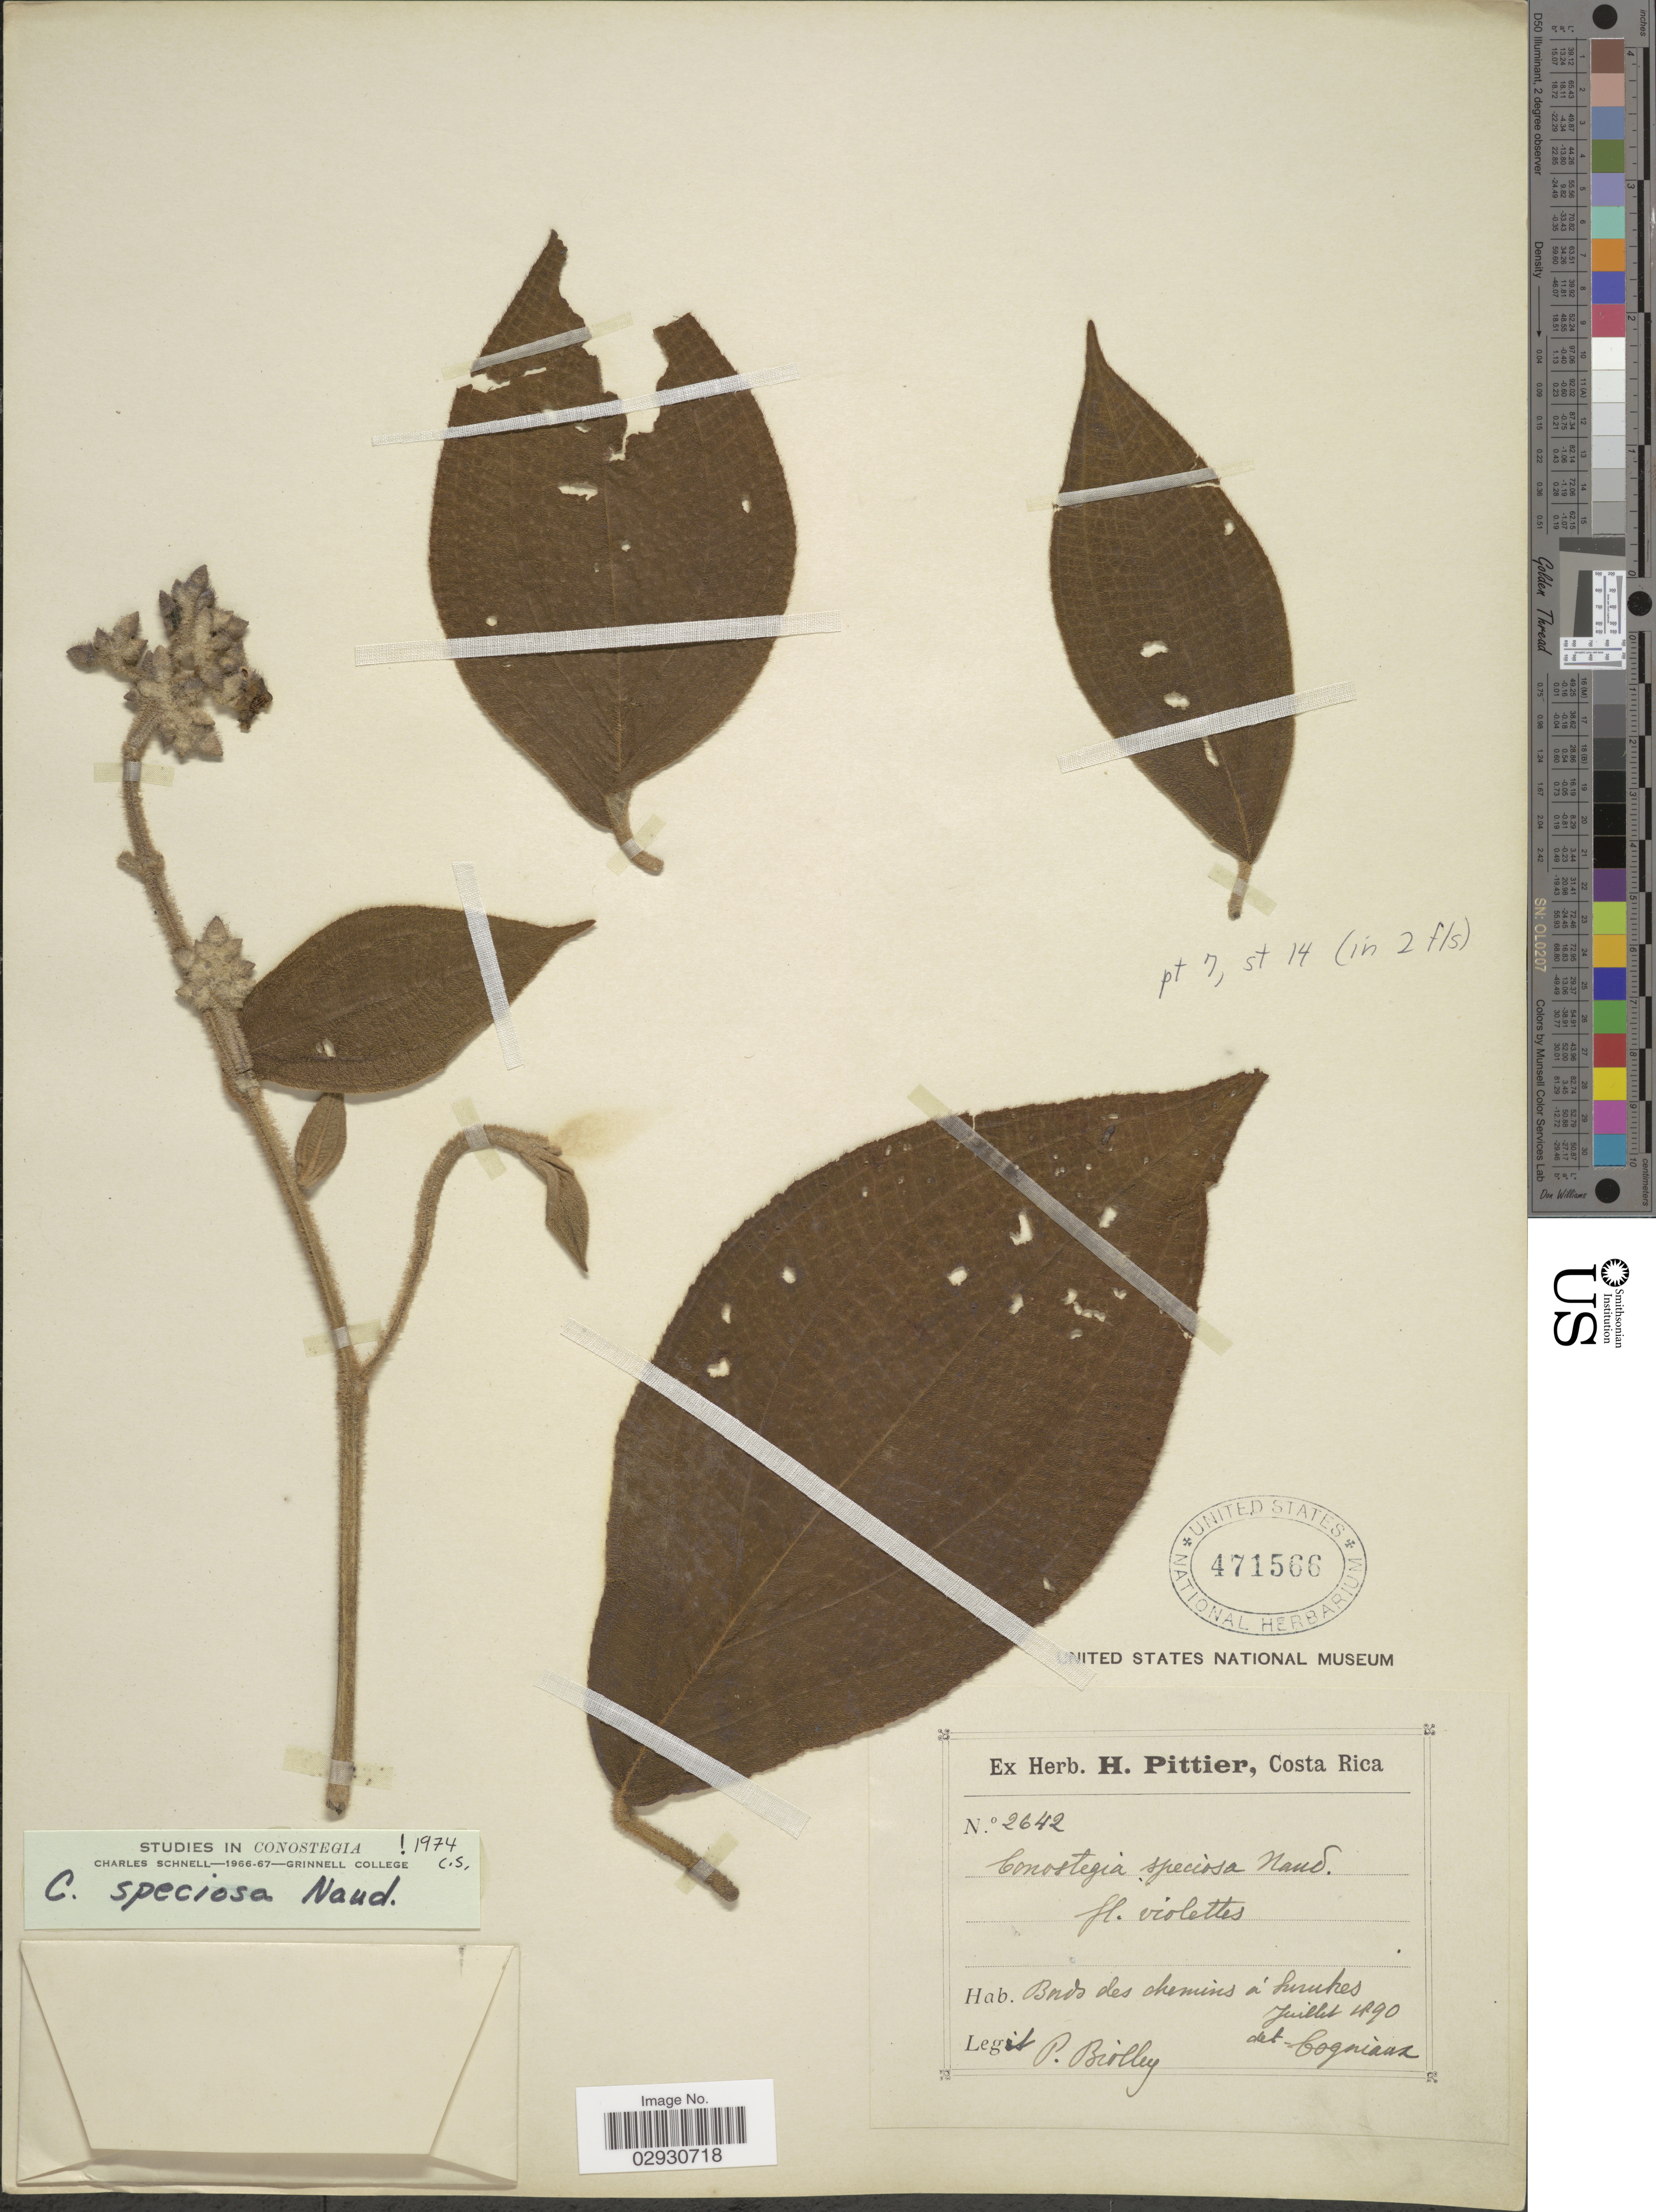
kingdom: Plantae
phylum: Tracheophyta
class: Magnoliopsida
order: Myrtales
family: Melastomataceae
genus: Conostegia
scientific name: Conostegia speciosa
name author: Naudin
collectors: P. Biolley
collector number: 2642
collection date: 1890-07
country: Costa Rica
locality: Bads des chemins a' Surubres.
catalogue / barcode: US 471566